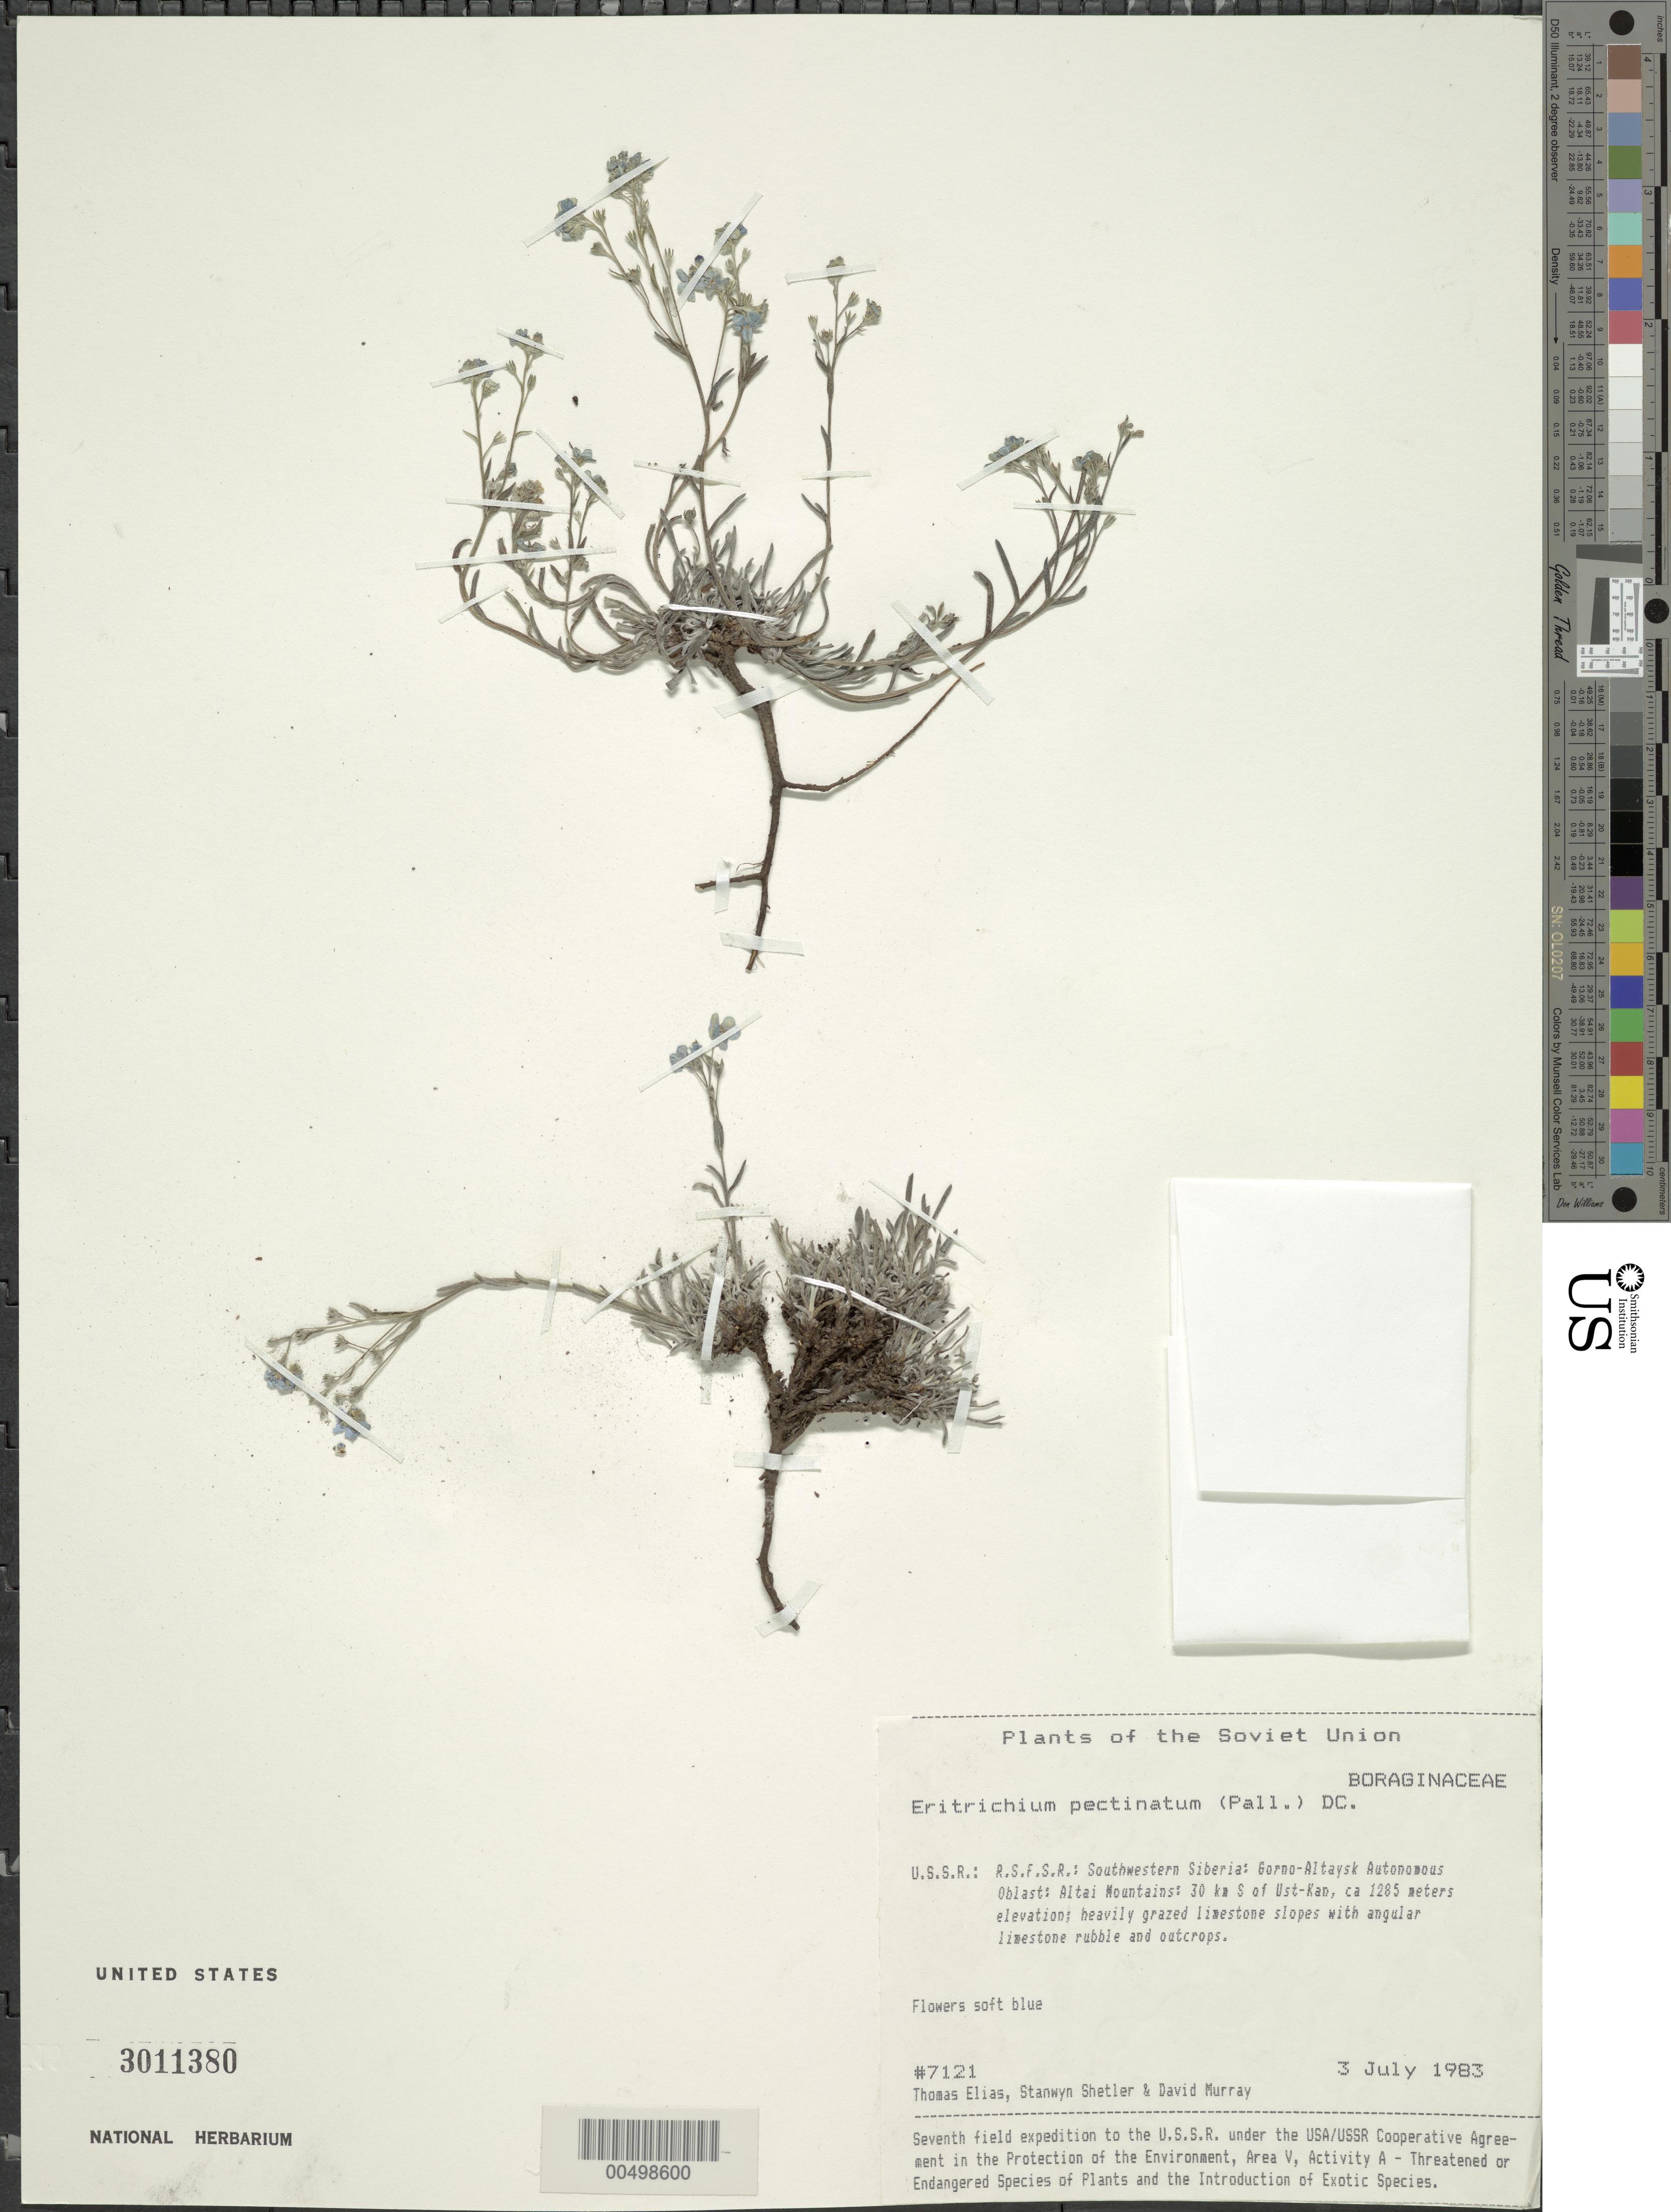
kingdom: Plantae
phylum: Tracheophyta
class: Magnoliopsida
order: Boraginales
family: Boraginaceae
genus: Eritrichium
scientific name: Eritrichium pectinatum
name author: (Pall.) DC.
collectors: T. Elias, S. Shetler & D. F. Murray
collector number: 7121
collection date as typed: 03 Jul 1983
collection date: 1983-07-03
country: Russian Federation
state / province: Altai Republic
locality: Altai Mountains, 30 km S of Ust-Kan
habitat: heavily grazed limestone slopes with angular limestone rubble and outcrops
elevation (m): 1285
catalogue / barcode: US 3011380